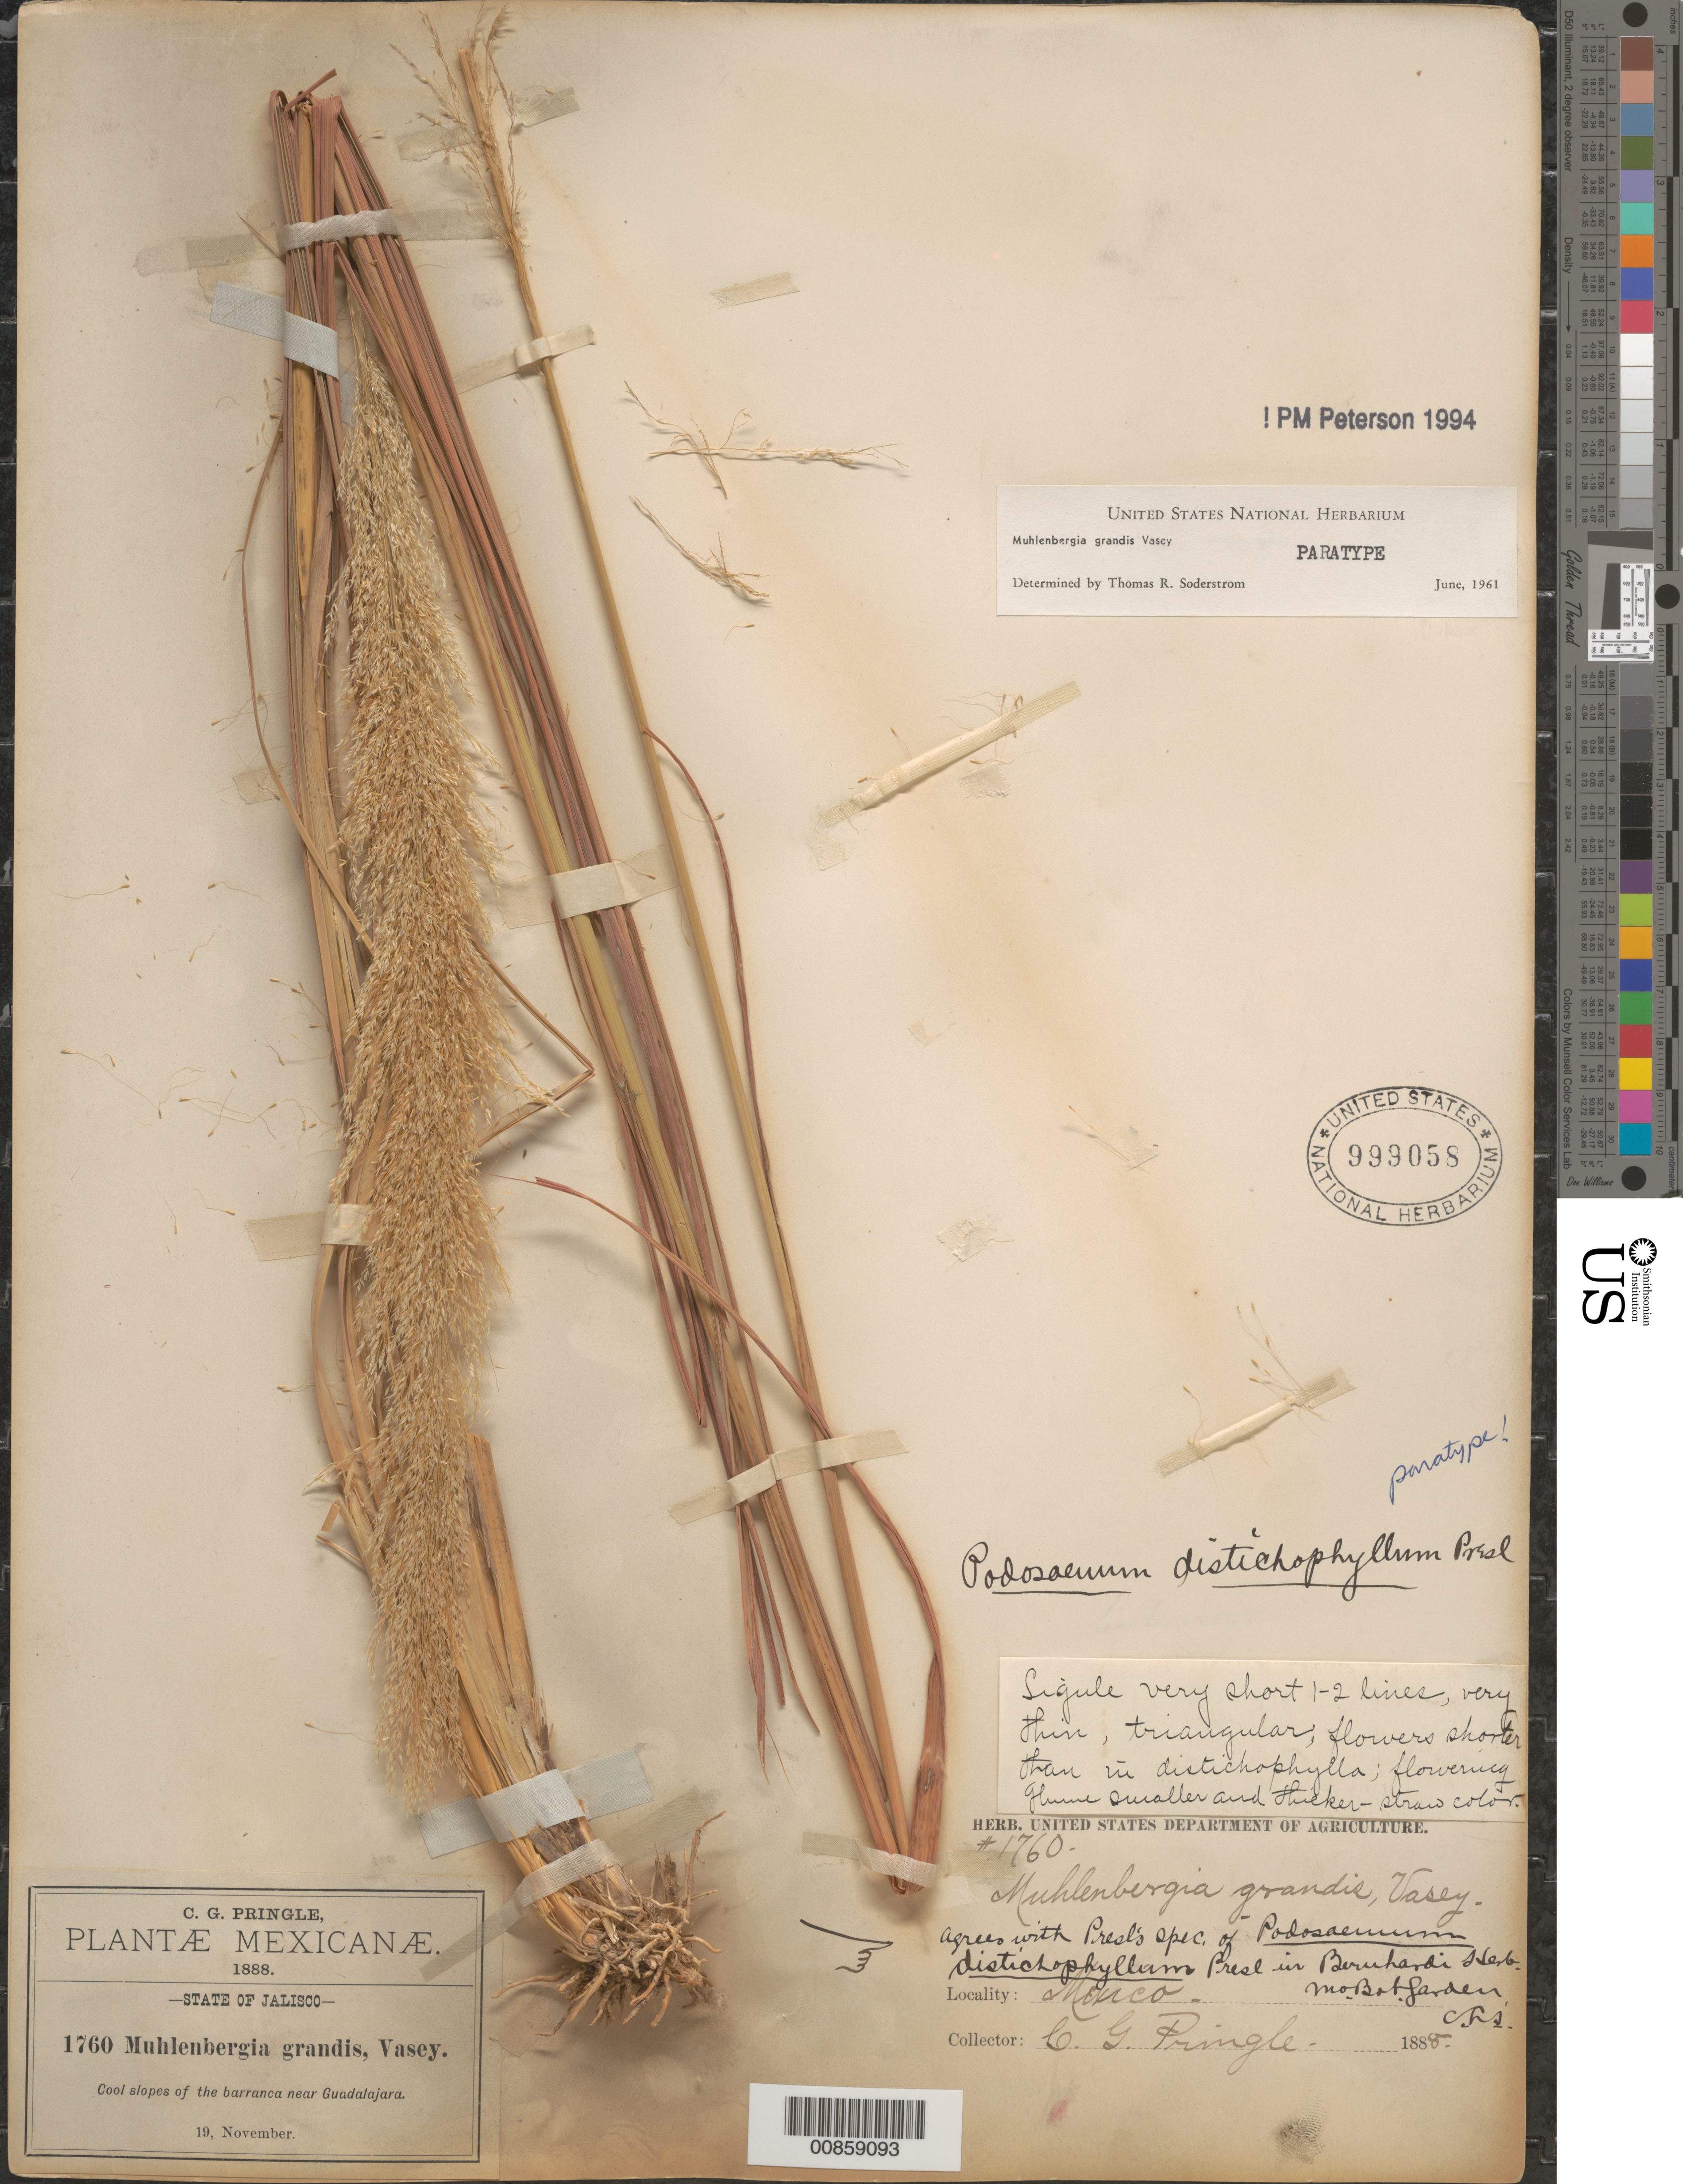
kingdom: Plantae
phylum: Tracheophyta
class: Liliopsida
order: Poales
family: Poaceae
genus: Muhlenbergia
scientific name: Muhlenbergia grandis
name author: Vasey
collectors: C. G. Pringle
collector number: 1760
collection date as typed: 19 Nov 1888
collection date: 1888-11-19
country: Mexico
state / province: Jalisco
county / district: Guadalajara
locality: Cool slopes of the barranca near Guadalajara, mpio. Guadalajara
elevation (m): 1600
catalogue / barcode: US 999058